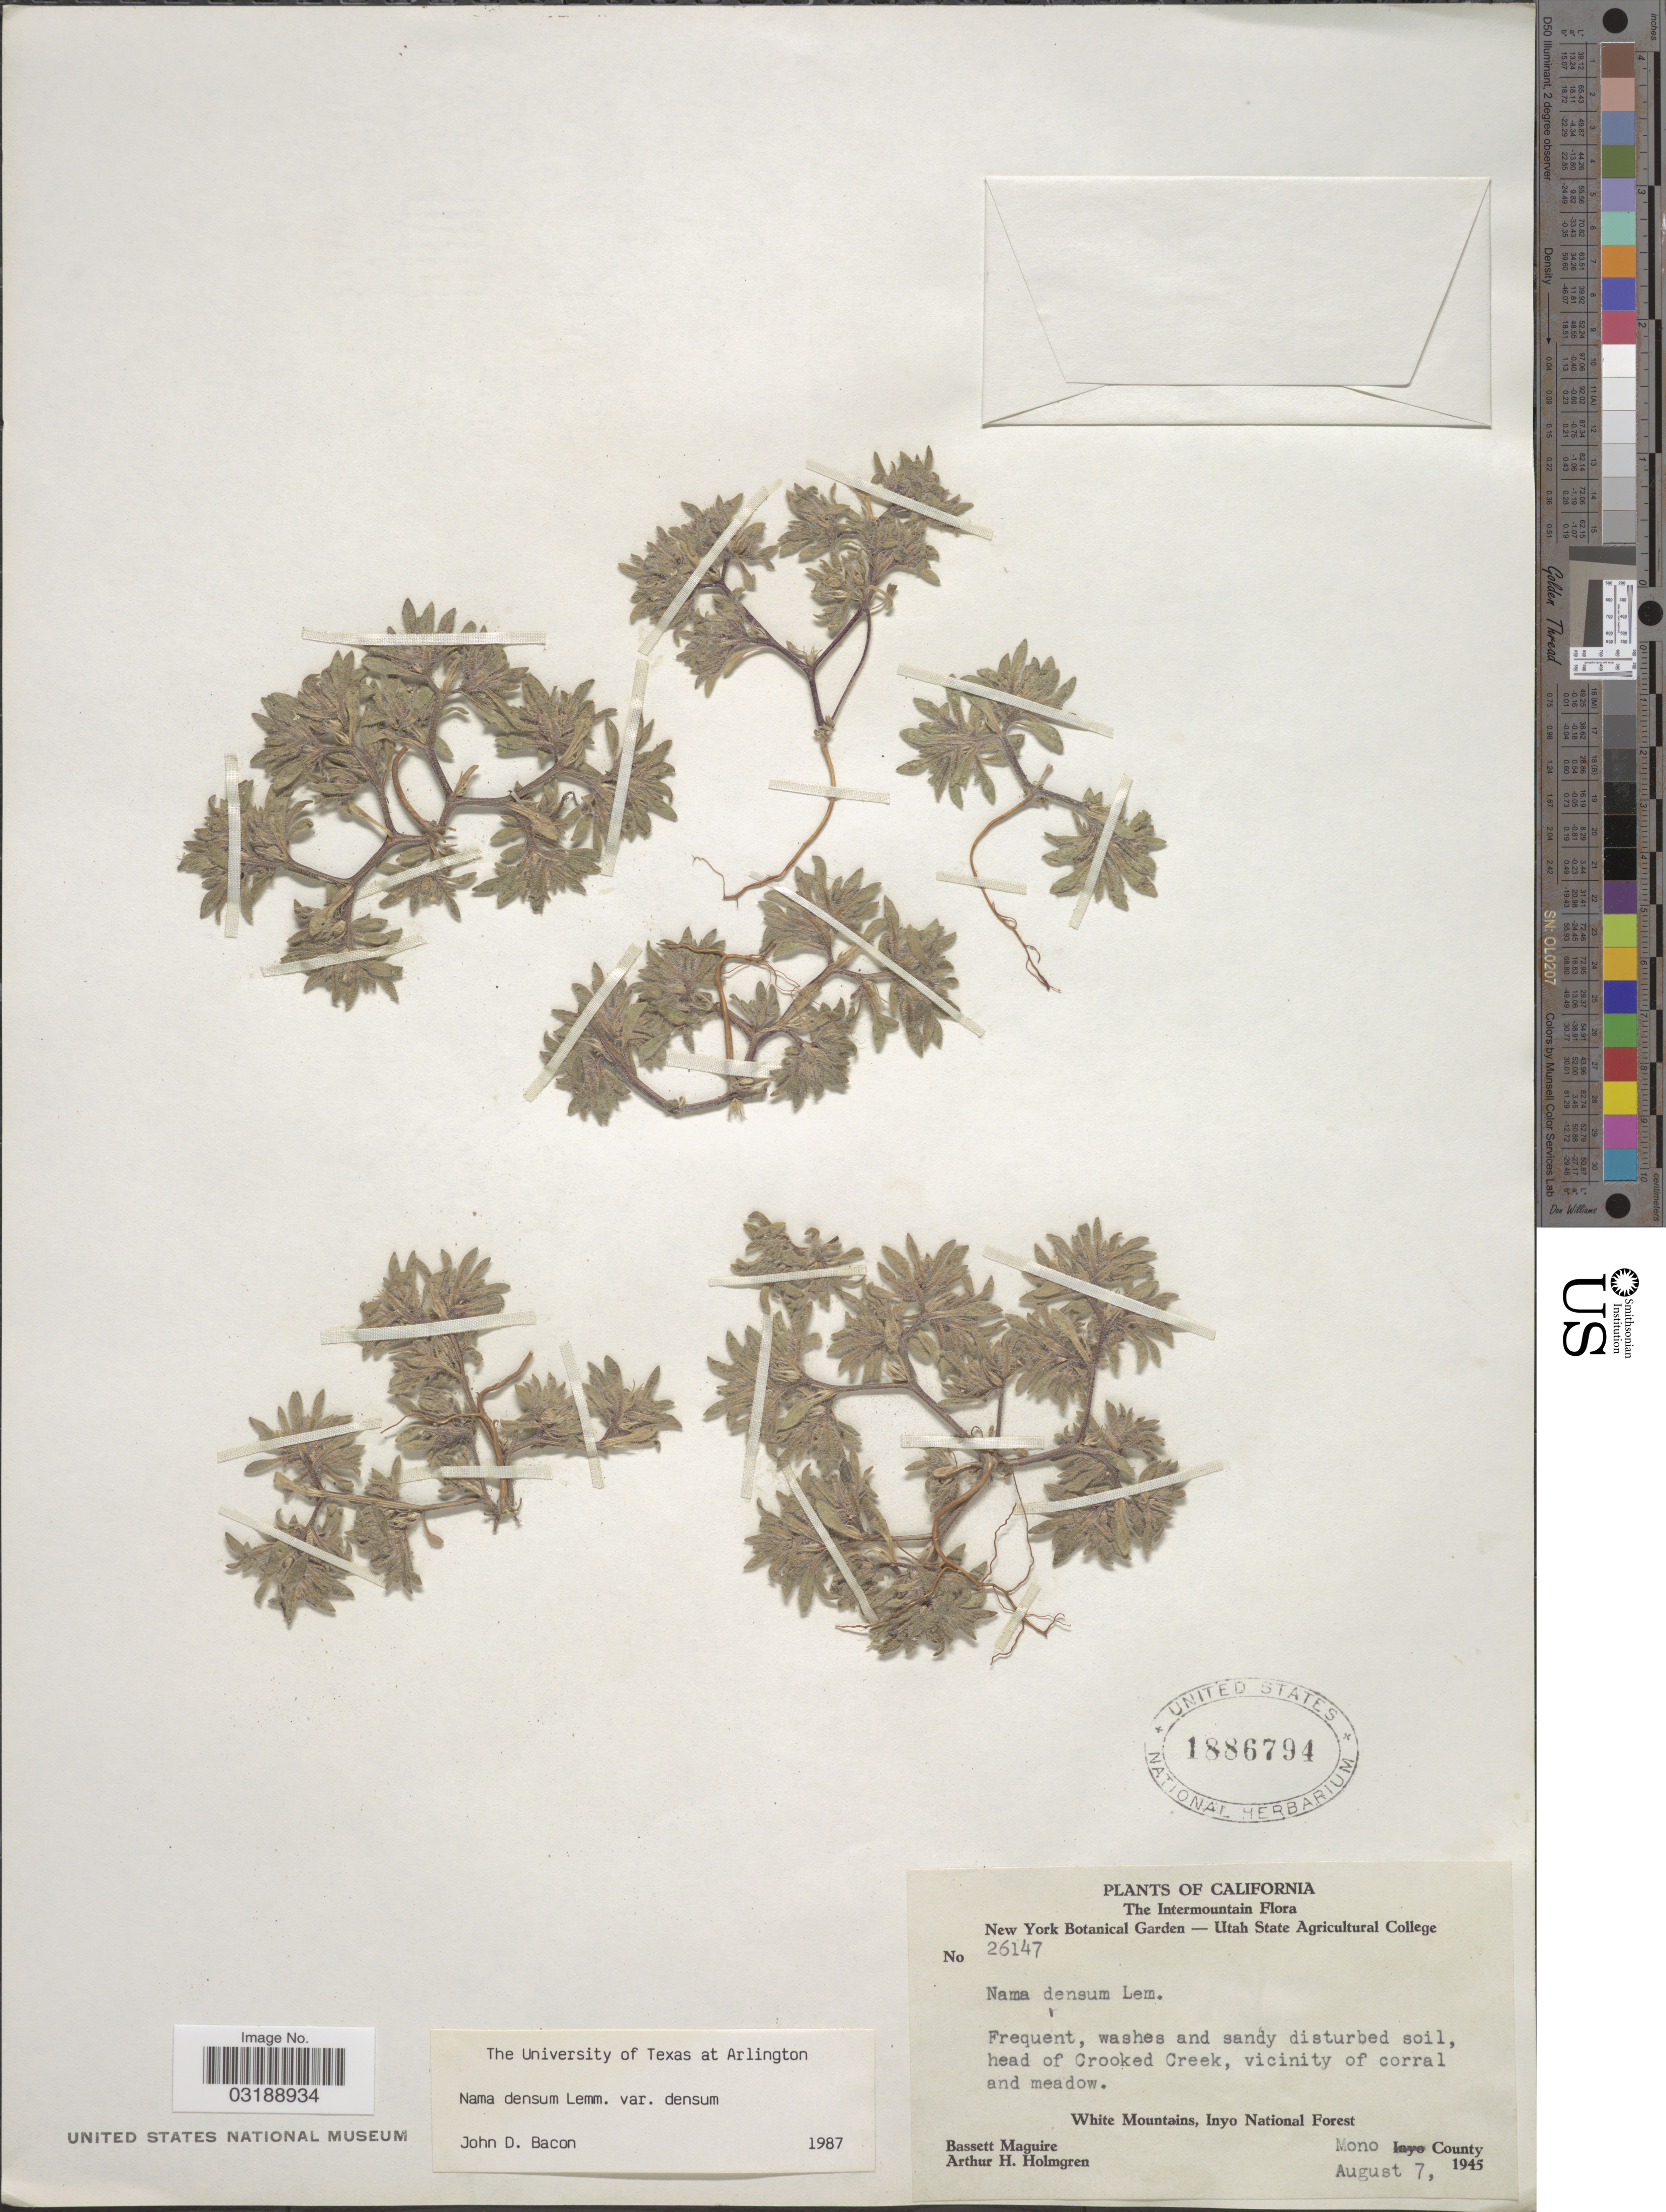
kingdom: Plantae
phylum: Tracheophyta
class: Magnoliopsida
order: Boraginales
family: Namaceae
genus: Nama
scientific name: Nama densa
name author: Lemmon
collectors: B. Maguire & A. H. Holmgren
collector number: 26147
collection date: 1945-08-07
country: United States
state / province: California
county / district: Mono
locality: The Intermountain, head of Crooked Creek, vicinity of corral and meadow. White Mountains, Inyo National Forest, Mono County.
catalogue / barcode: US 1886794